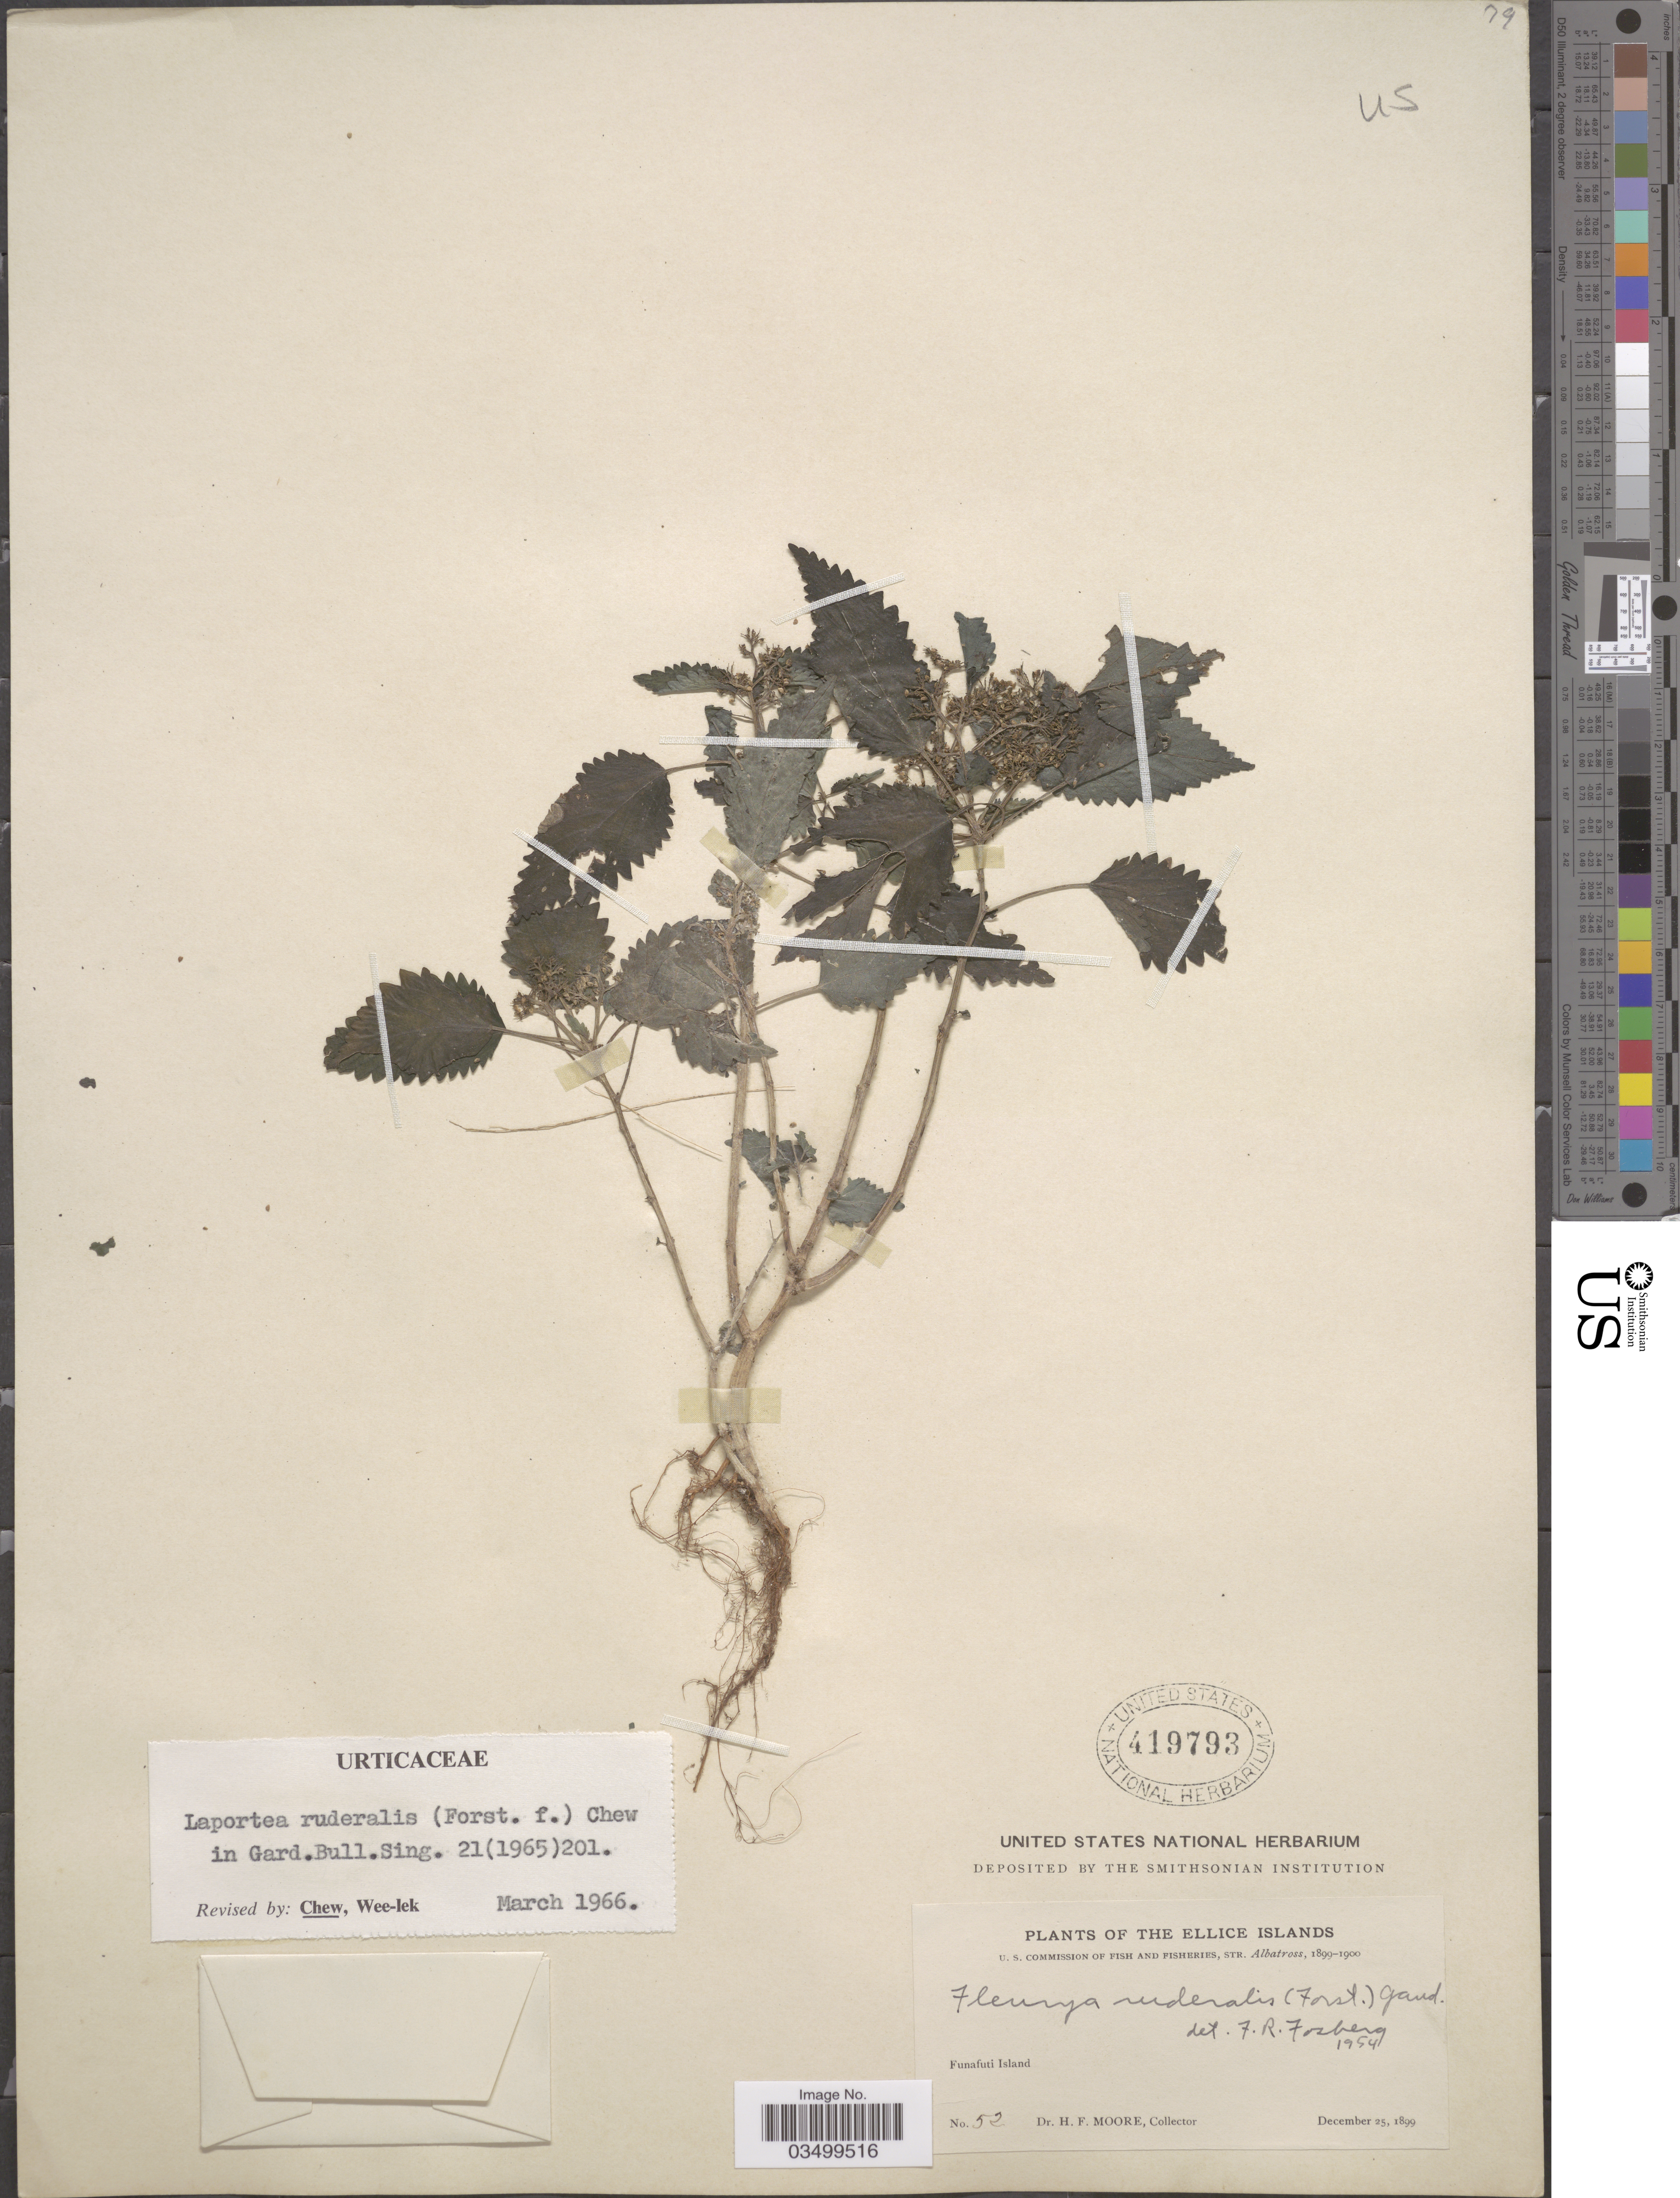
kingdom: Plantae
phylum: Tracheophyta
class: Magnoliopsida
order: Rosales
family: Urticaceae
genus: Laportea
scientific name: Laportea ruderalis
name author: (G. Forst.) Chew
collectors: H. F. Moore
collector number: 52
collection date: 1899-12-25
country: Tuvalu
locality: Ellice Islands. Funafuti Island.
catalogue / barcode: US 419793